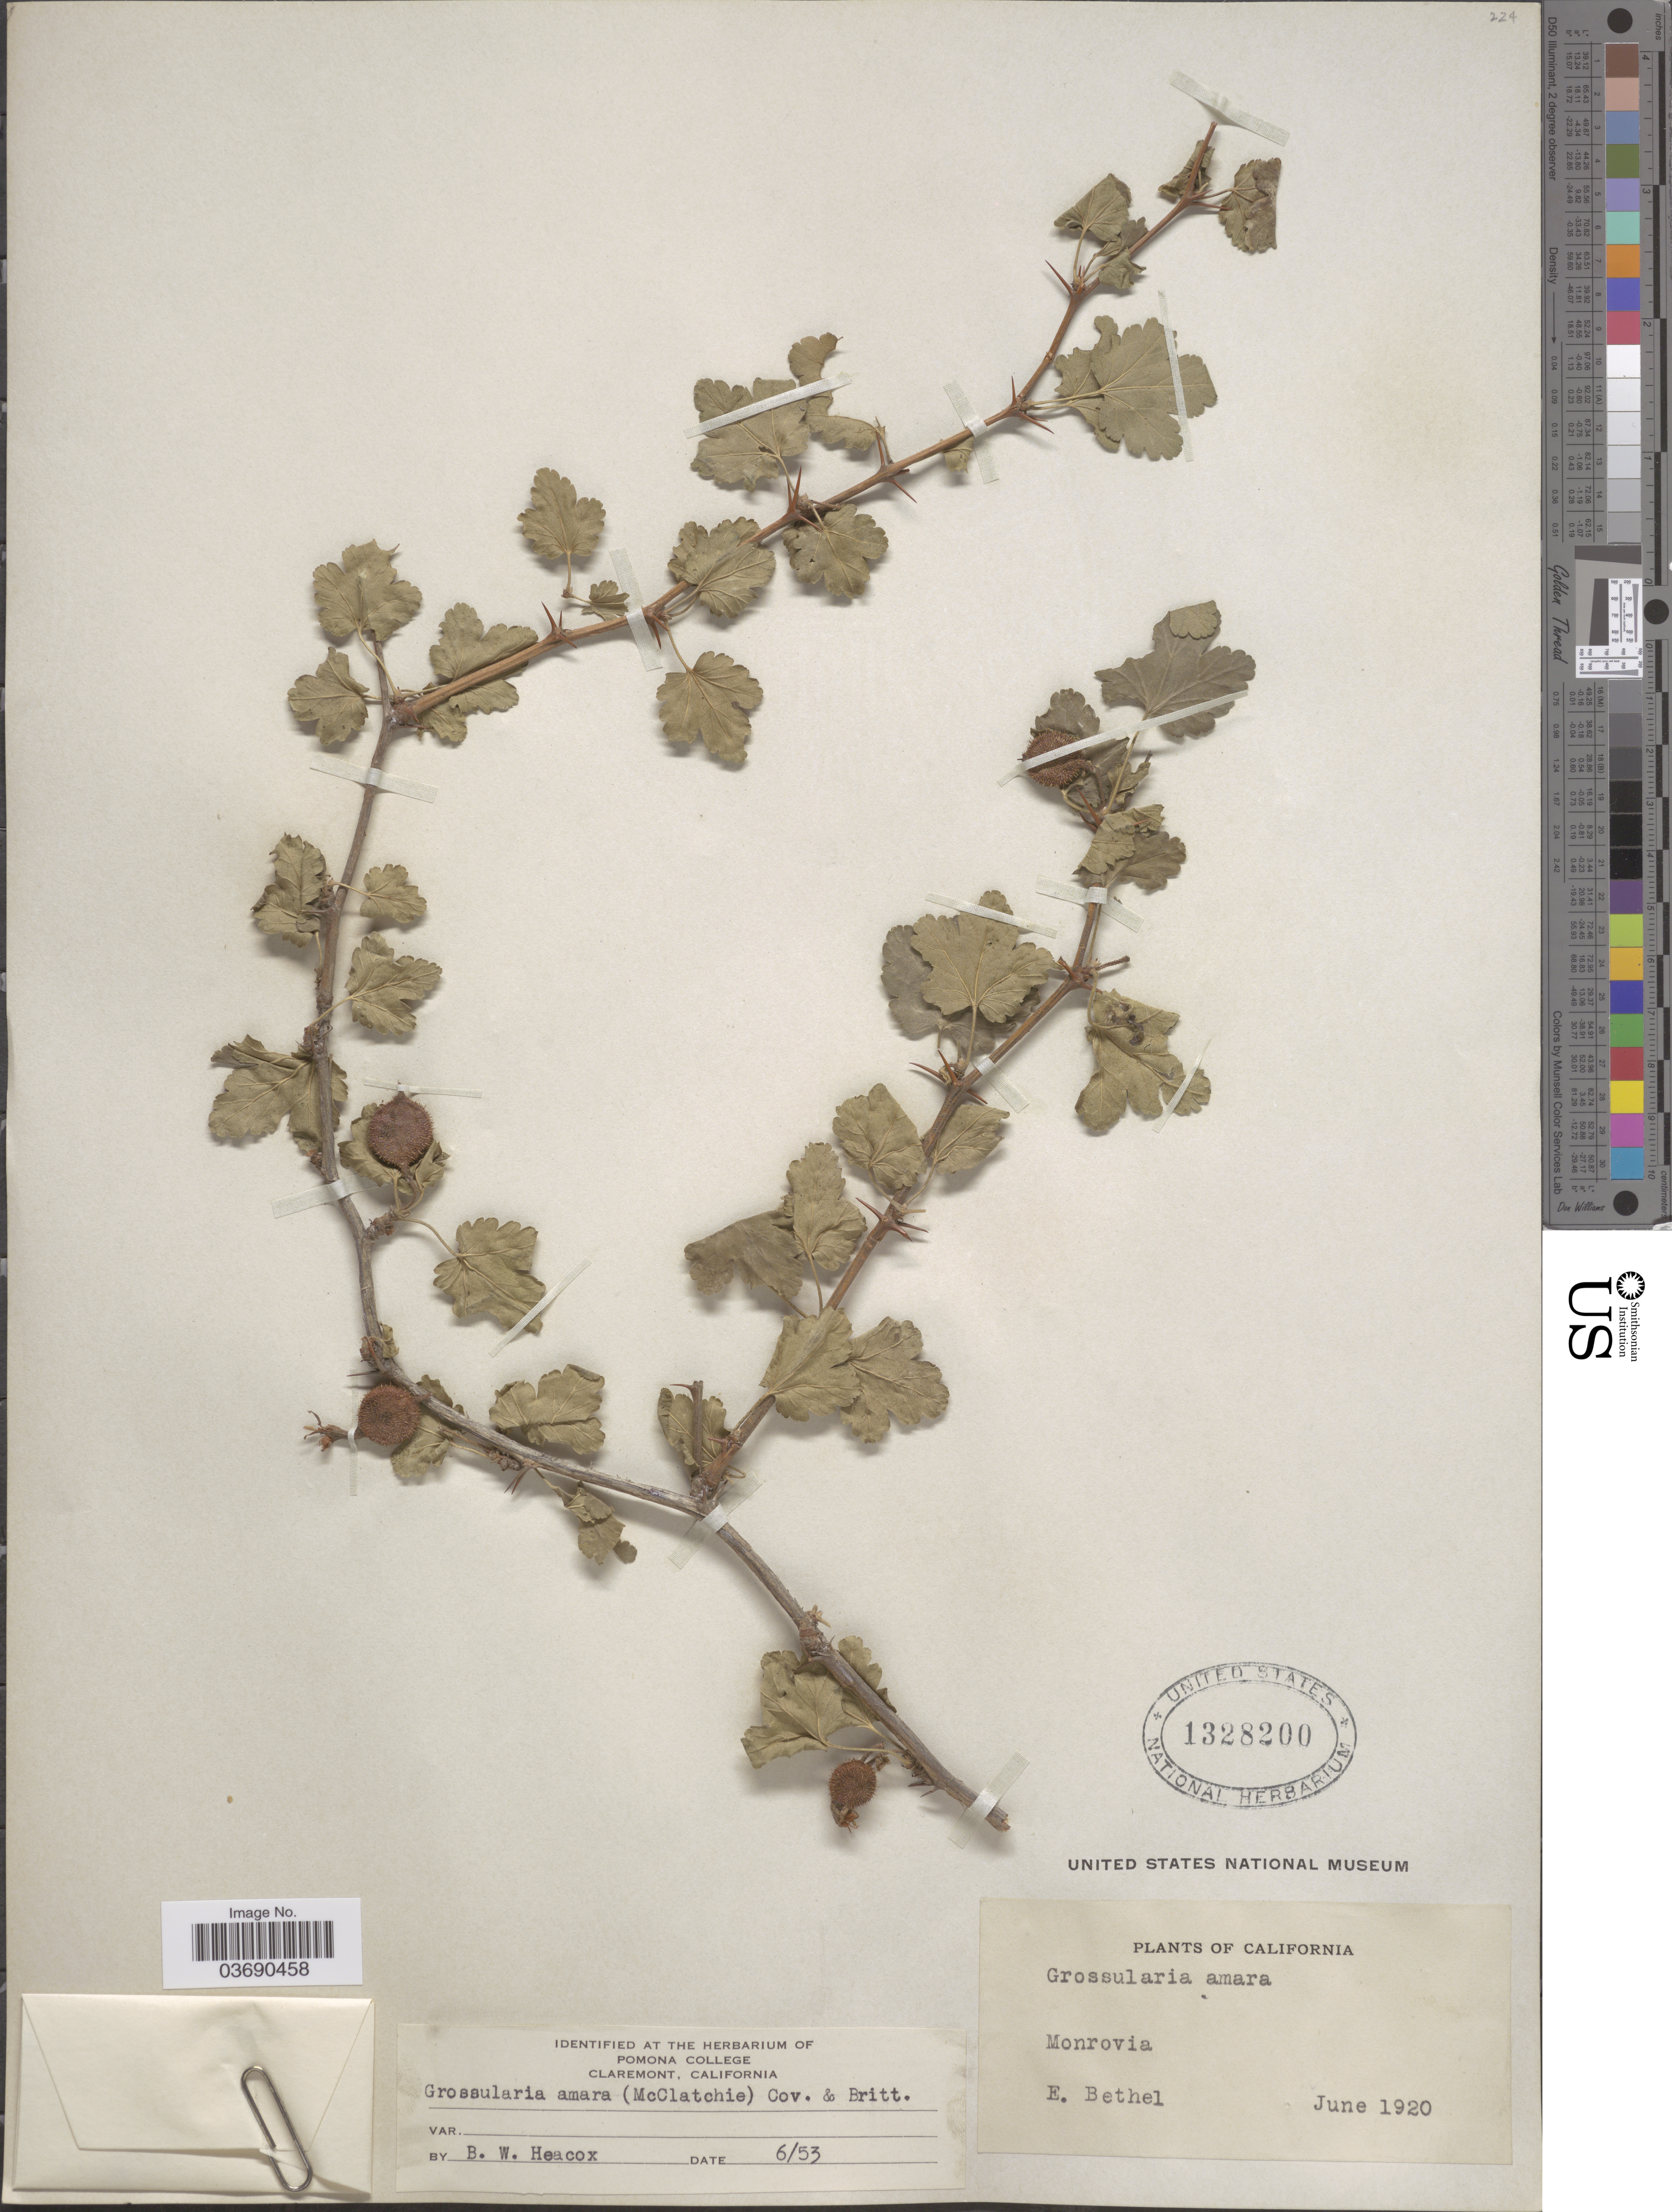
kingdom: Plantae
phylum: Tracheophyta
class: Magnoliopsida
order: Saxifragales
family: Grossulariaceae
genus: Ribes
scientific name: Ribes amarum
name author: McClatchie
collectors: E. Bethel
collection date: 1920-06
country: United States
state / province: California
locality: Monrovia.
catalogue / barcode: US 1328200